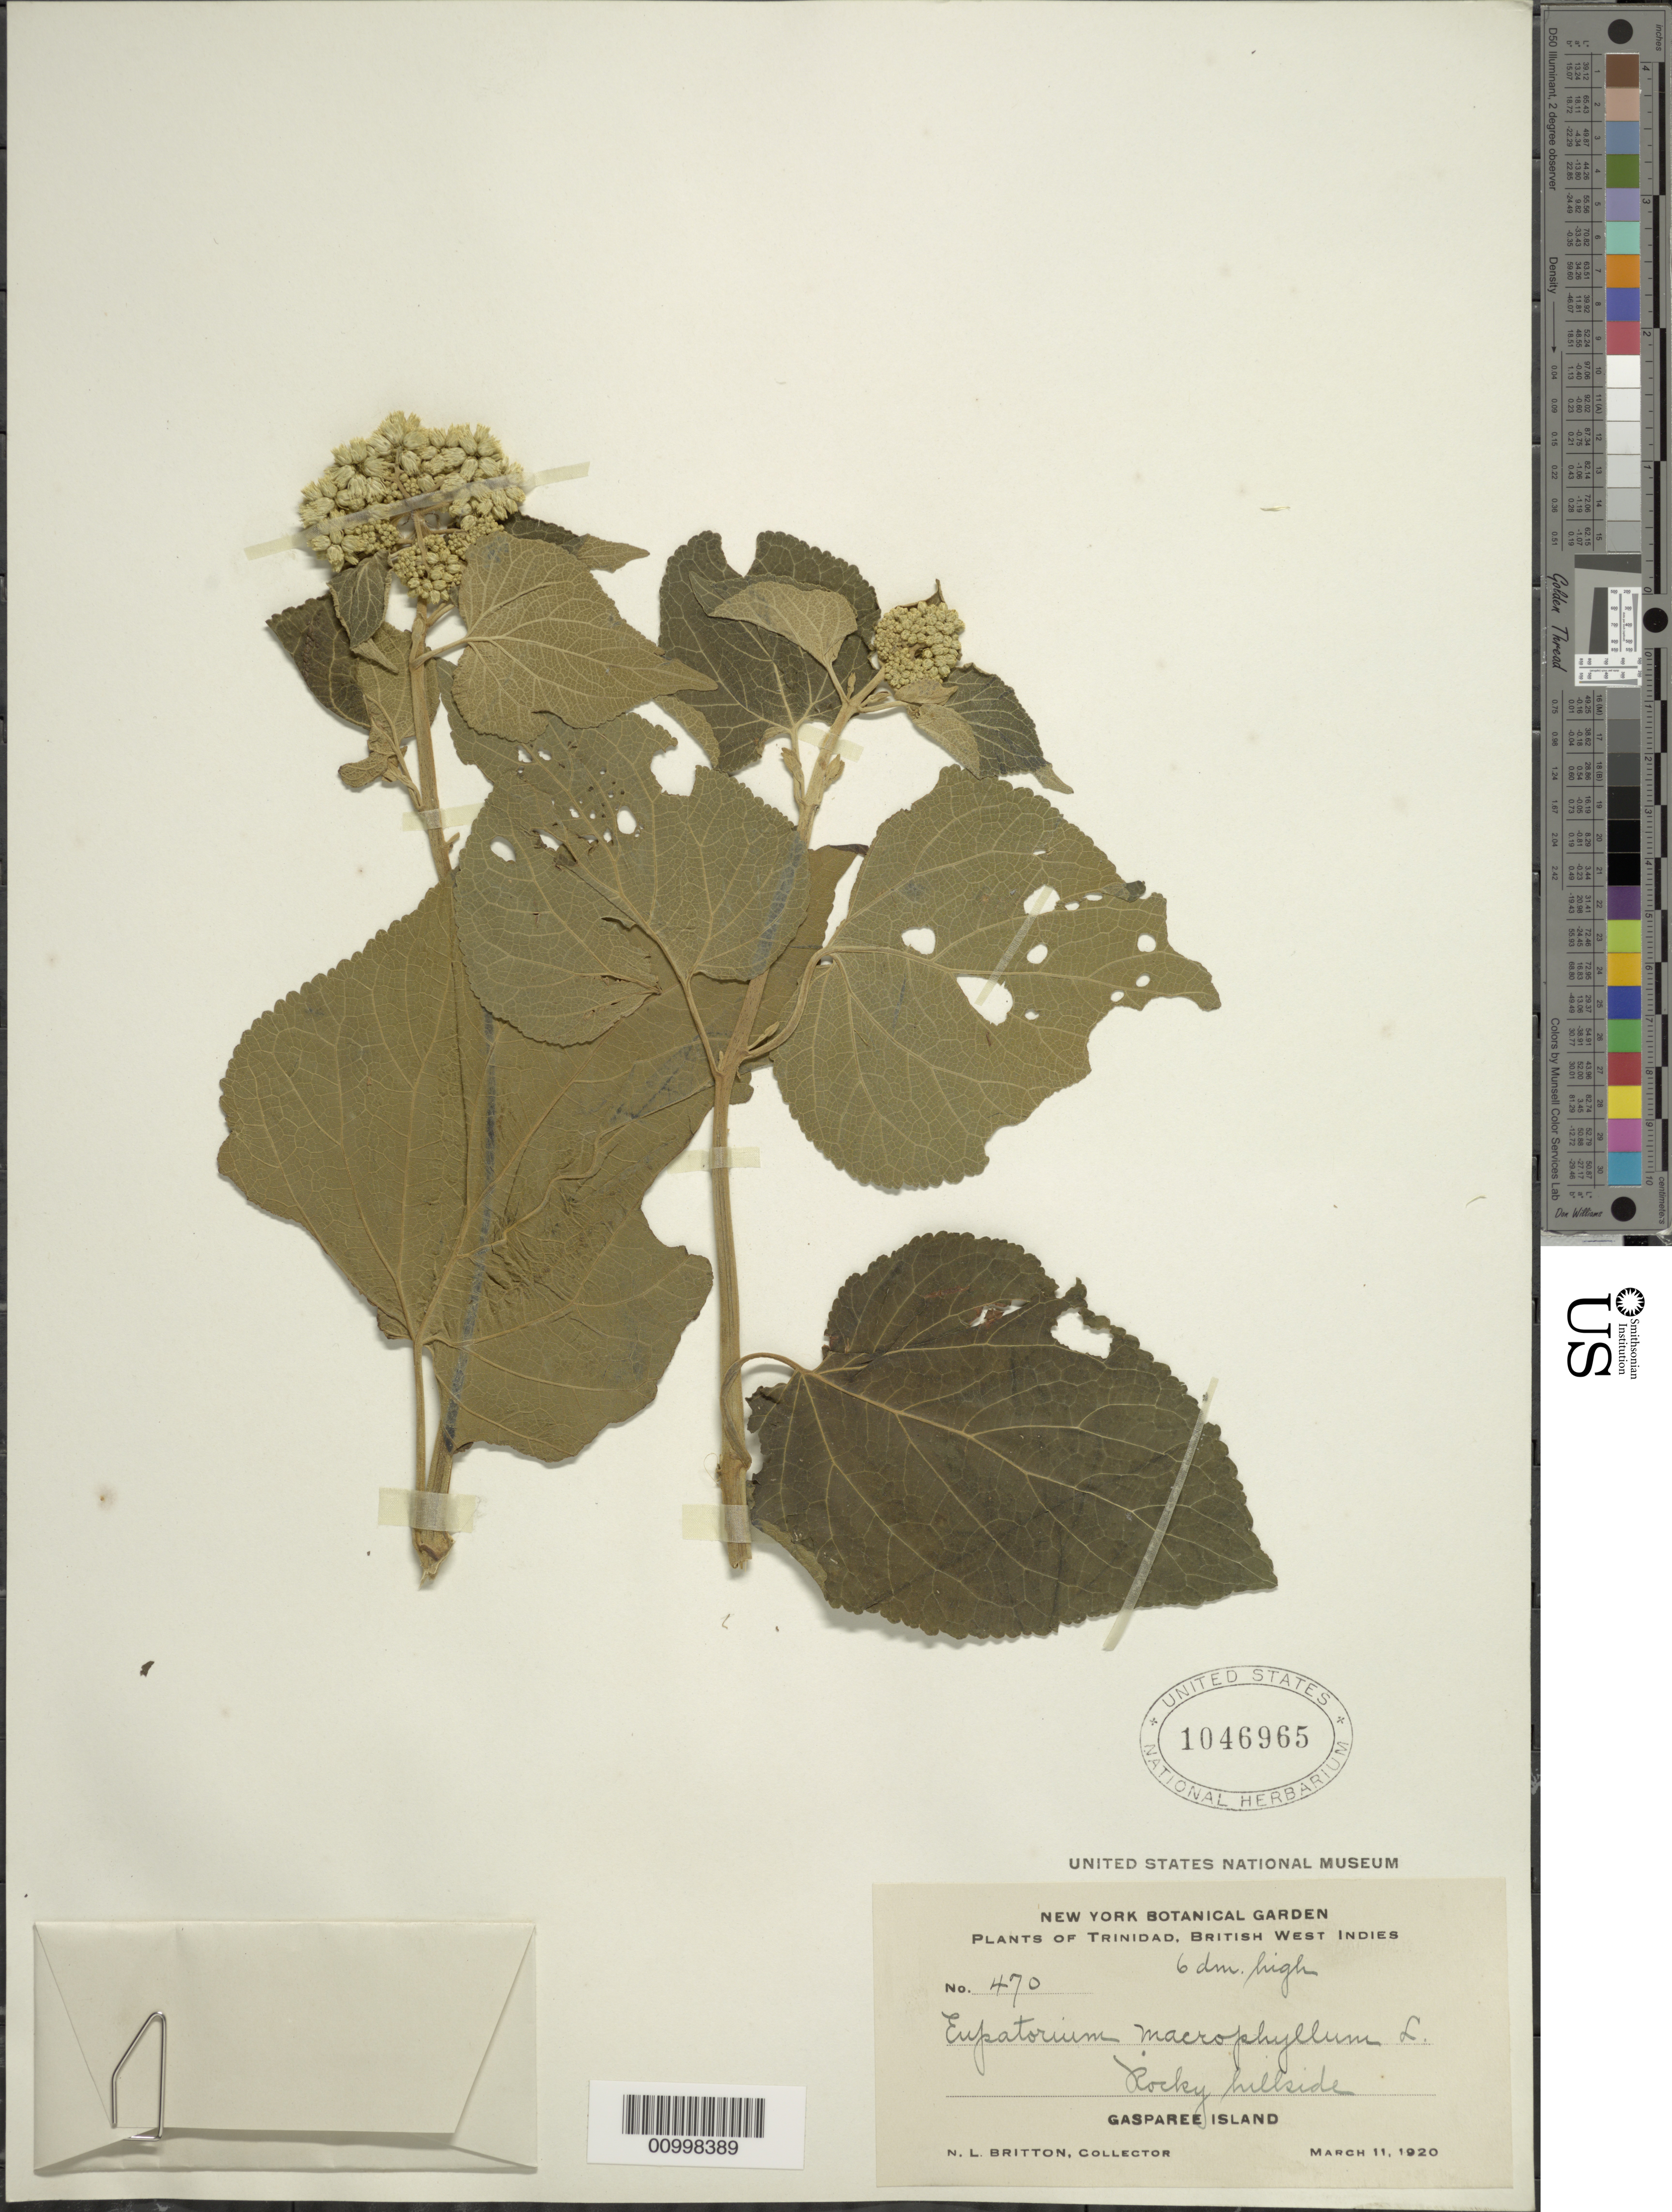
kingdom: Plantae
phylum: Tracheophyta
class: Magnoliopsida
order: Asterales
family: Asteraceae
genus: Hebeclinium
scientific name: Hebeclinium macrophyllum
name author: (L.) DC.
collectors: N. Britton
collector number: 470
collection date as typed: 11 Mar 1920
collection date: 1920-03-11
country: Trinidad and Tobago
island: Trinidad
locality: Gasparee Island, rocky hillside.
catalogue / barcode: US 1046965